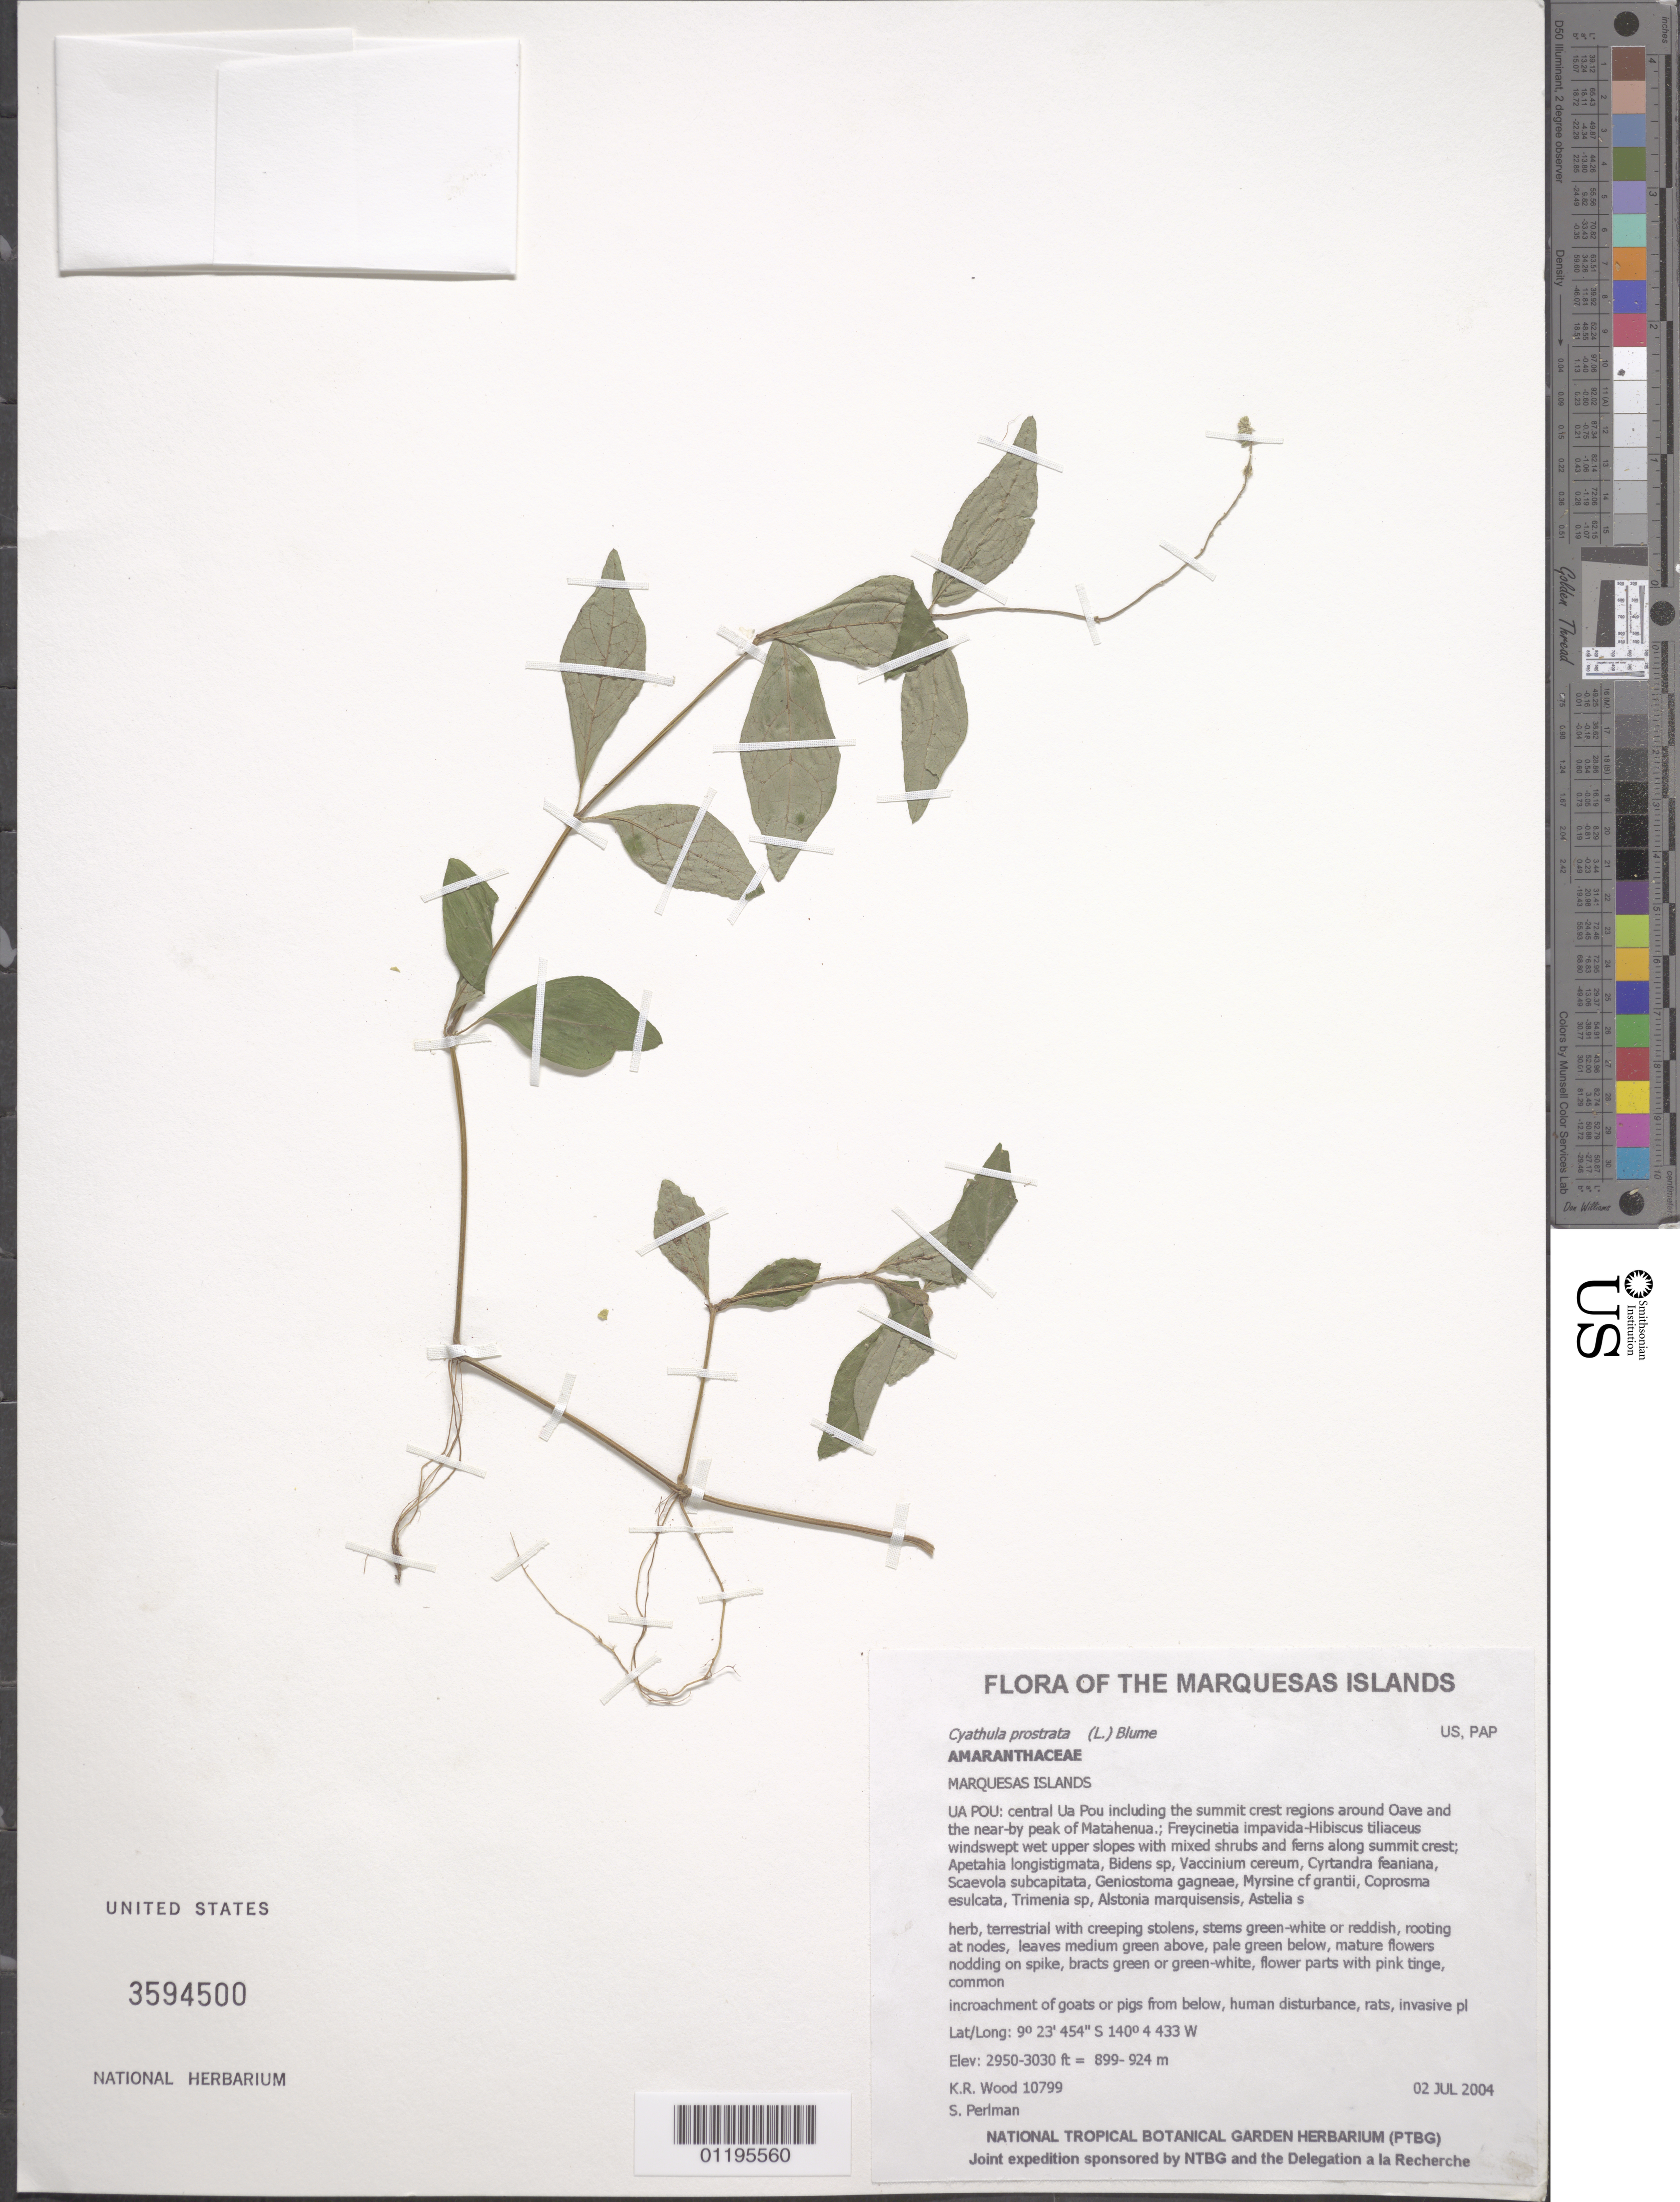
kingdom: Plantae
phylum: Tracheophyta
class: Magnoliopsida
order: Caryophyllales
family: Amaranthaceae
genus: Cyathula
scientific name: Cyathula prostrata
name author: (L.) Blume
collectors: K. R. Wood & S. P. Perlman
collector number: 10799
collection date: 2004-07-02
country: French Polynesia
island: Ua Pou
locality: Central Ua Pou including the summit crest regions around Oave and the near-by peak of Matahenua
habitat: Freycinetia impavida-Hibiscus tiliaceus windswept wet upper slopes with mixed shrubs and ferns along summit crest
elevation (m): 899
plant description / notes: Goats or pigs from below, human disturbance, rats, invasive plant taxa from below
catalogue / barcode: US 3594500